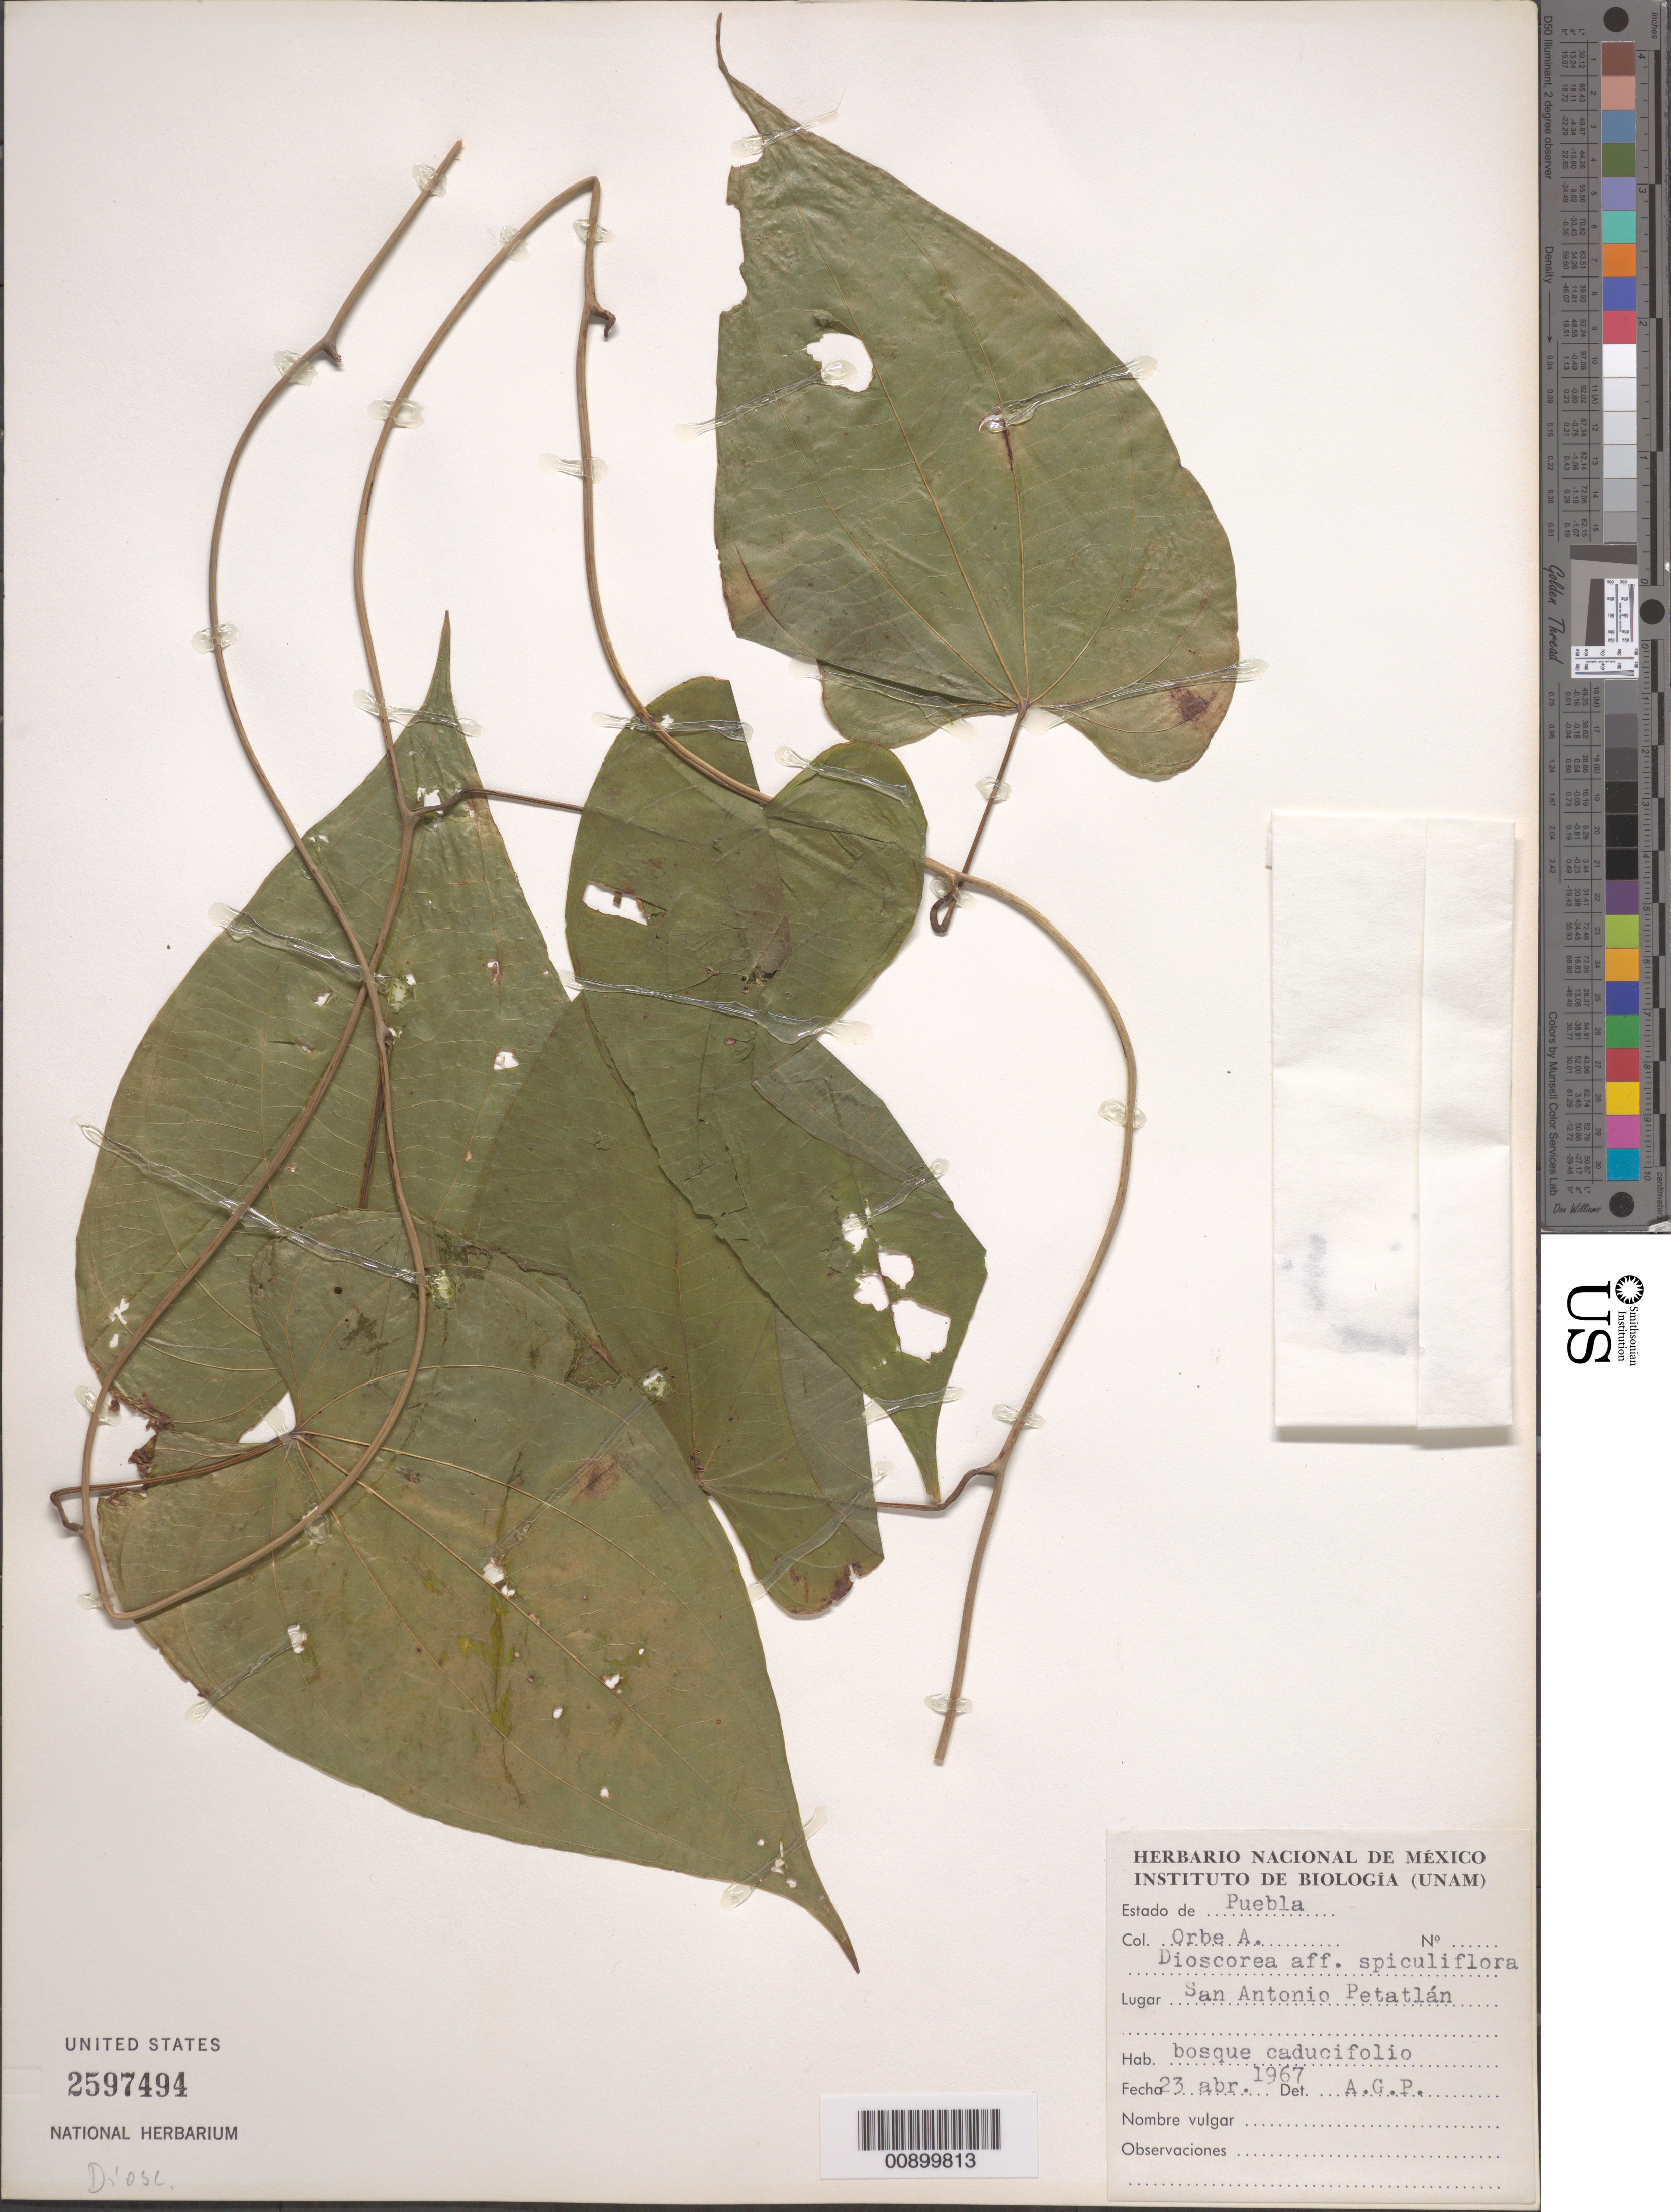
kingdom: Plantae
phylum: Tracheophyta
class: Liliopsida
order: Dioscoreales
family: Dioscoreaceae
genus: Dioscorea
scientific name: Dioscorea spiculiflora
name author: Hemsl.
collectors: Orbe, A.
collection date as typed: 23 Apr 1967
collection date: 1967-04-23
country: Mexico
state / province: Puebla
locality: San Antonio Petatlán, Puebla.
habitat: Bosque caducifolio.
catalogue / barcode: US 2597494